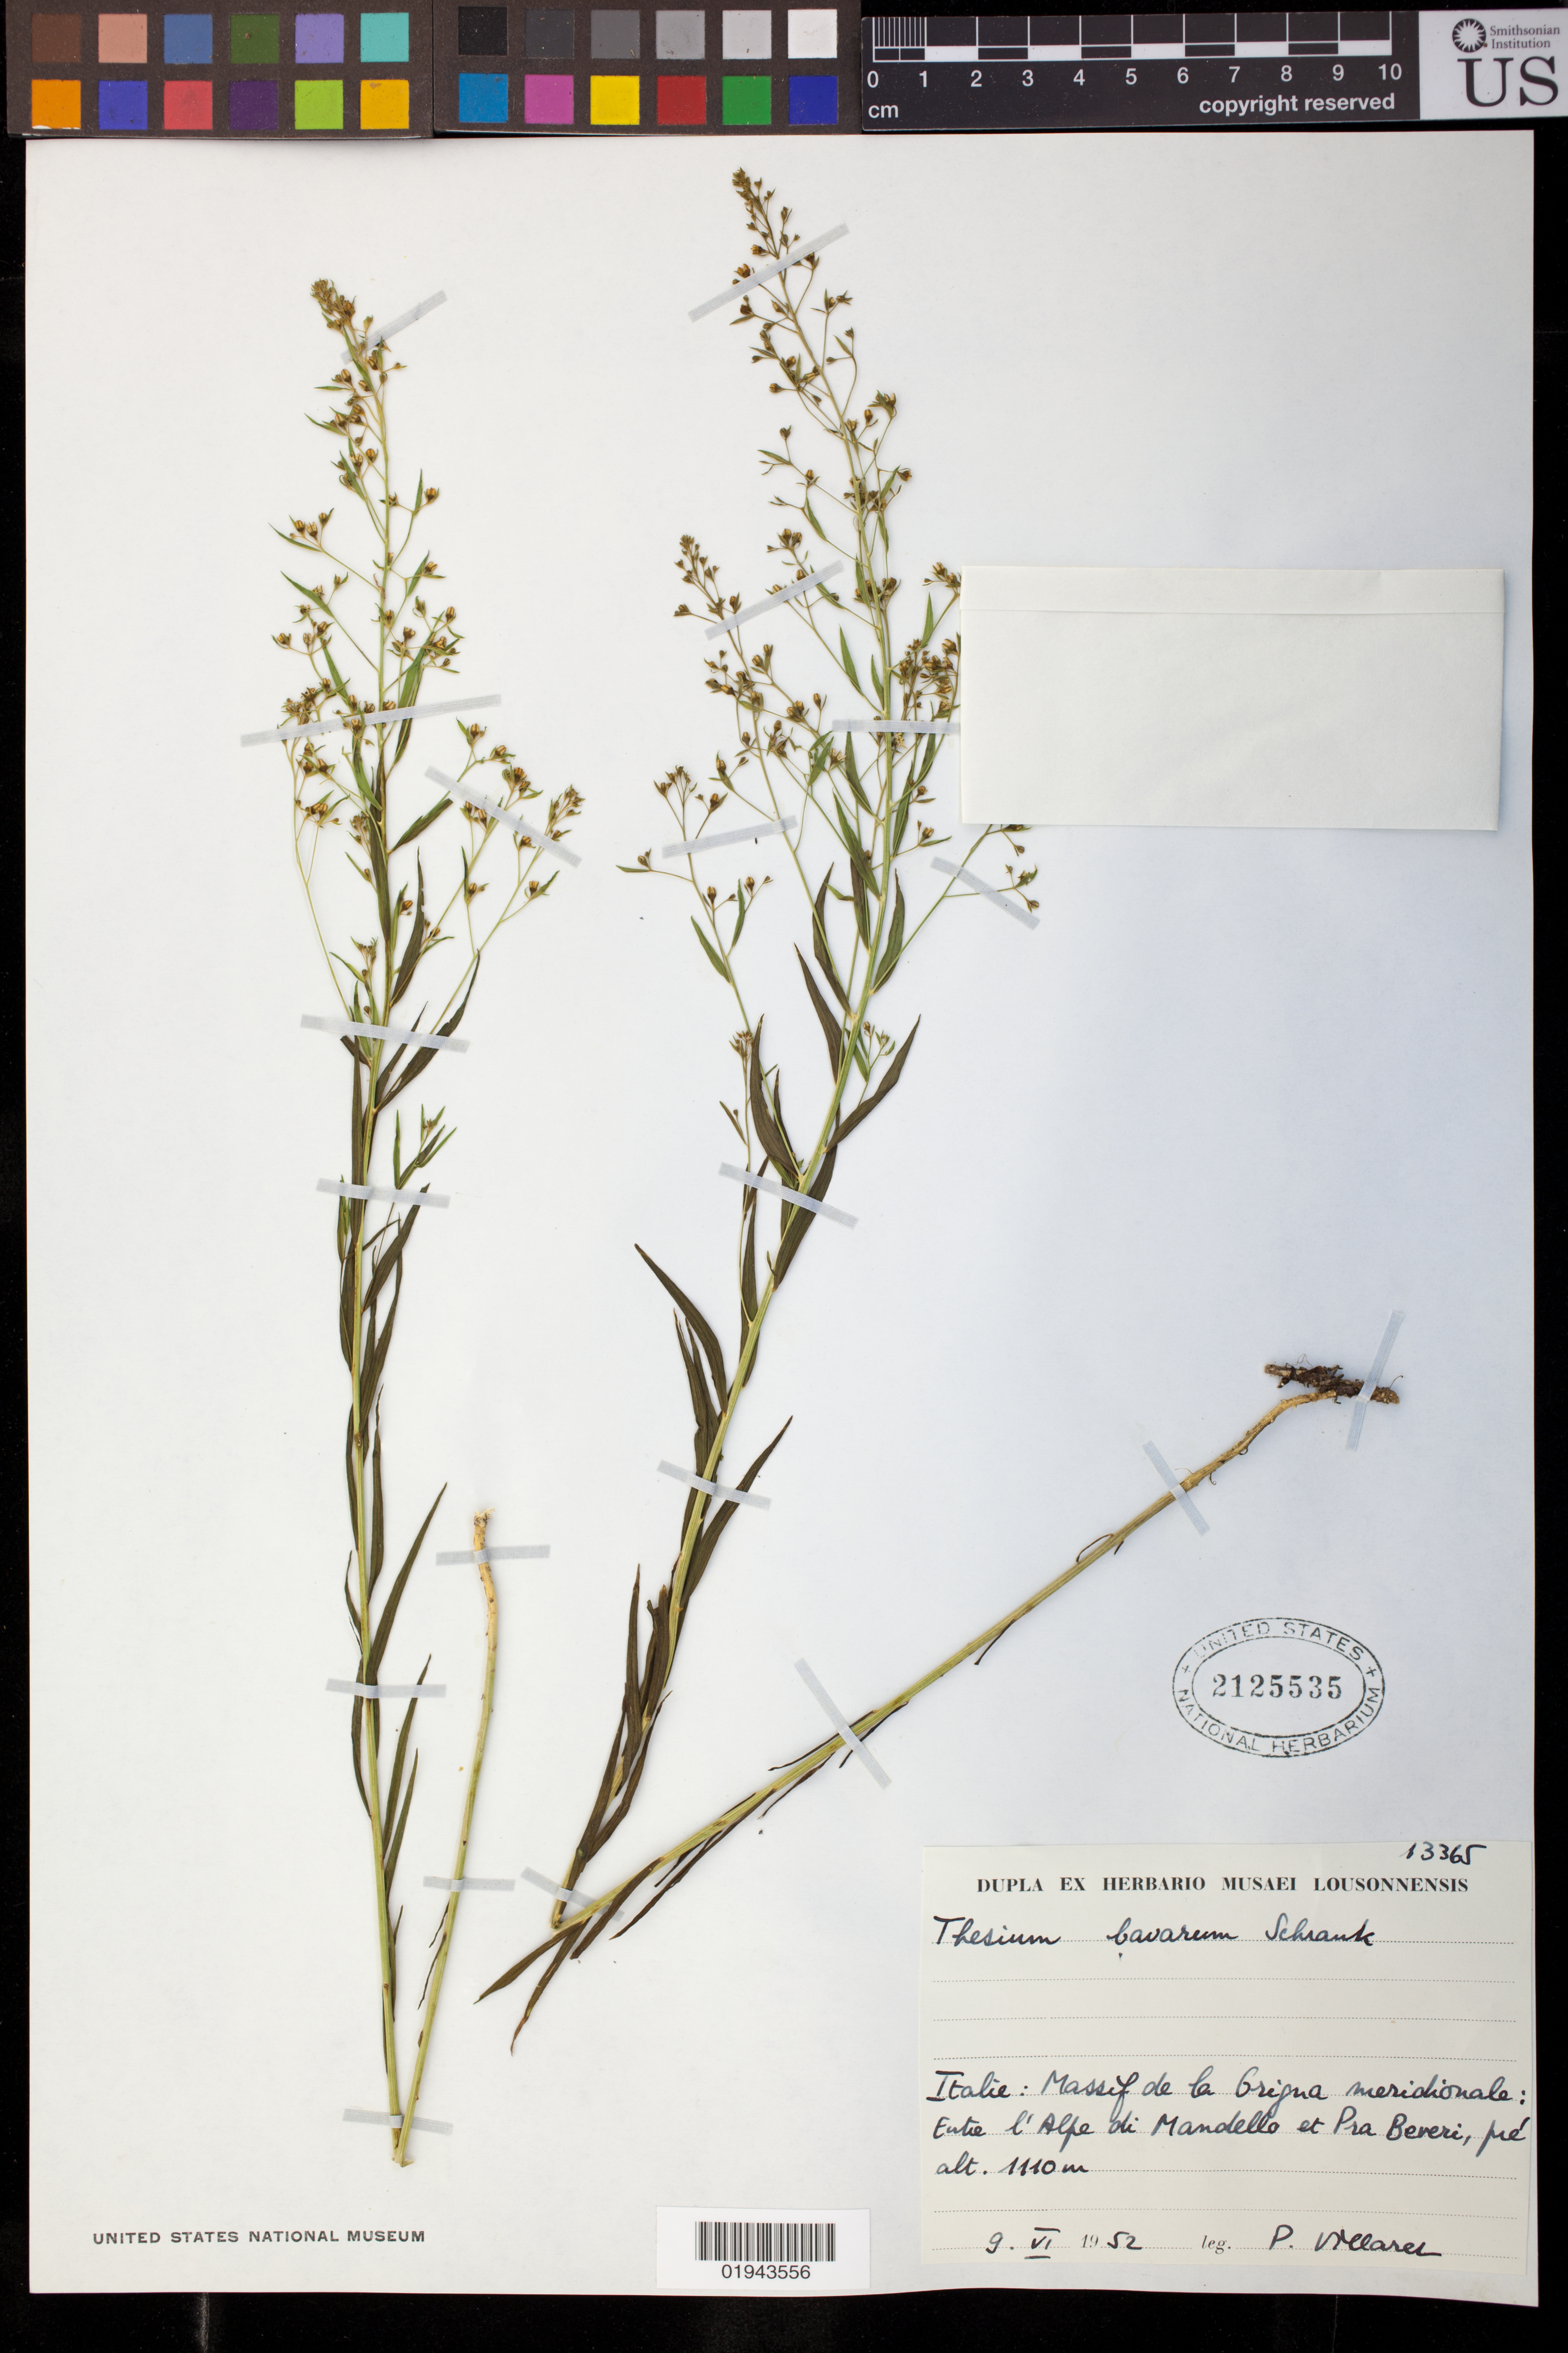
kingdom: Plantae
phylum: Tracheophyta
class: Magnoliopsida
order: Santalales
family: Thesiaceae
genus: Thesium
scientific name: Thesium bavarium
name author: Schrank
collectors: P. Villaret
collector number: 13365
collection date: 1952-06-09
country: Italy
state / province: Lombardy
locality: Massif de la Grigna meridionale: Entre l'Alpe di Mandello et Pra Bereri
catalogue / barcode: US 2125535